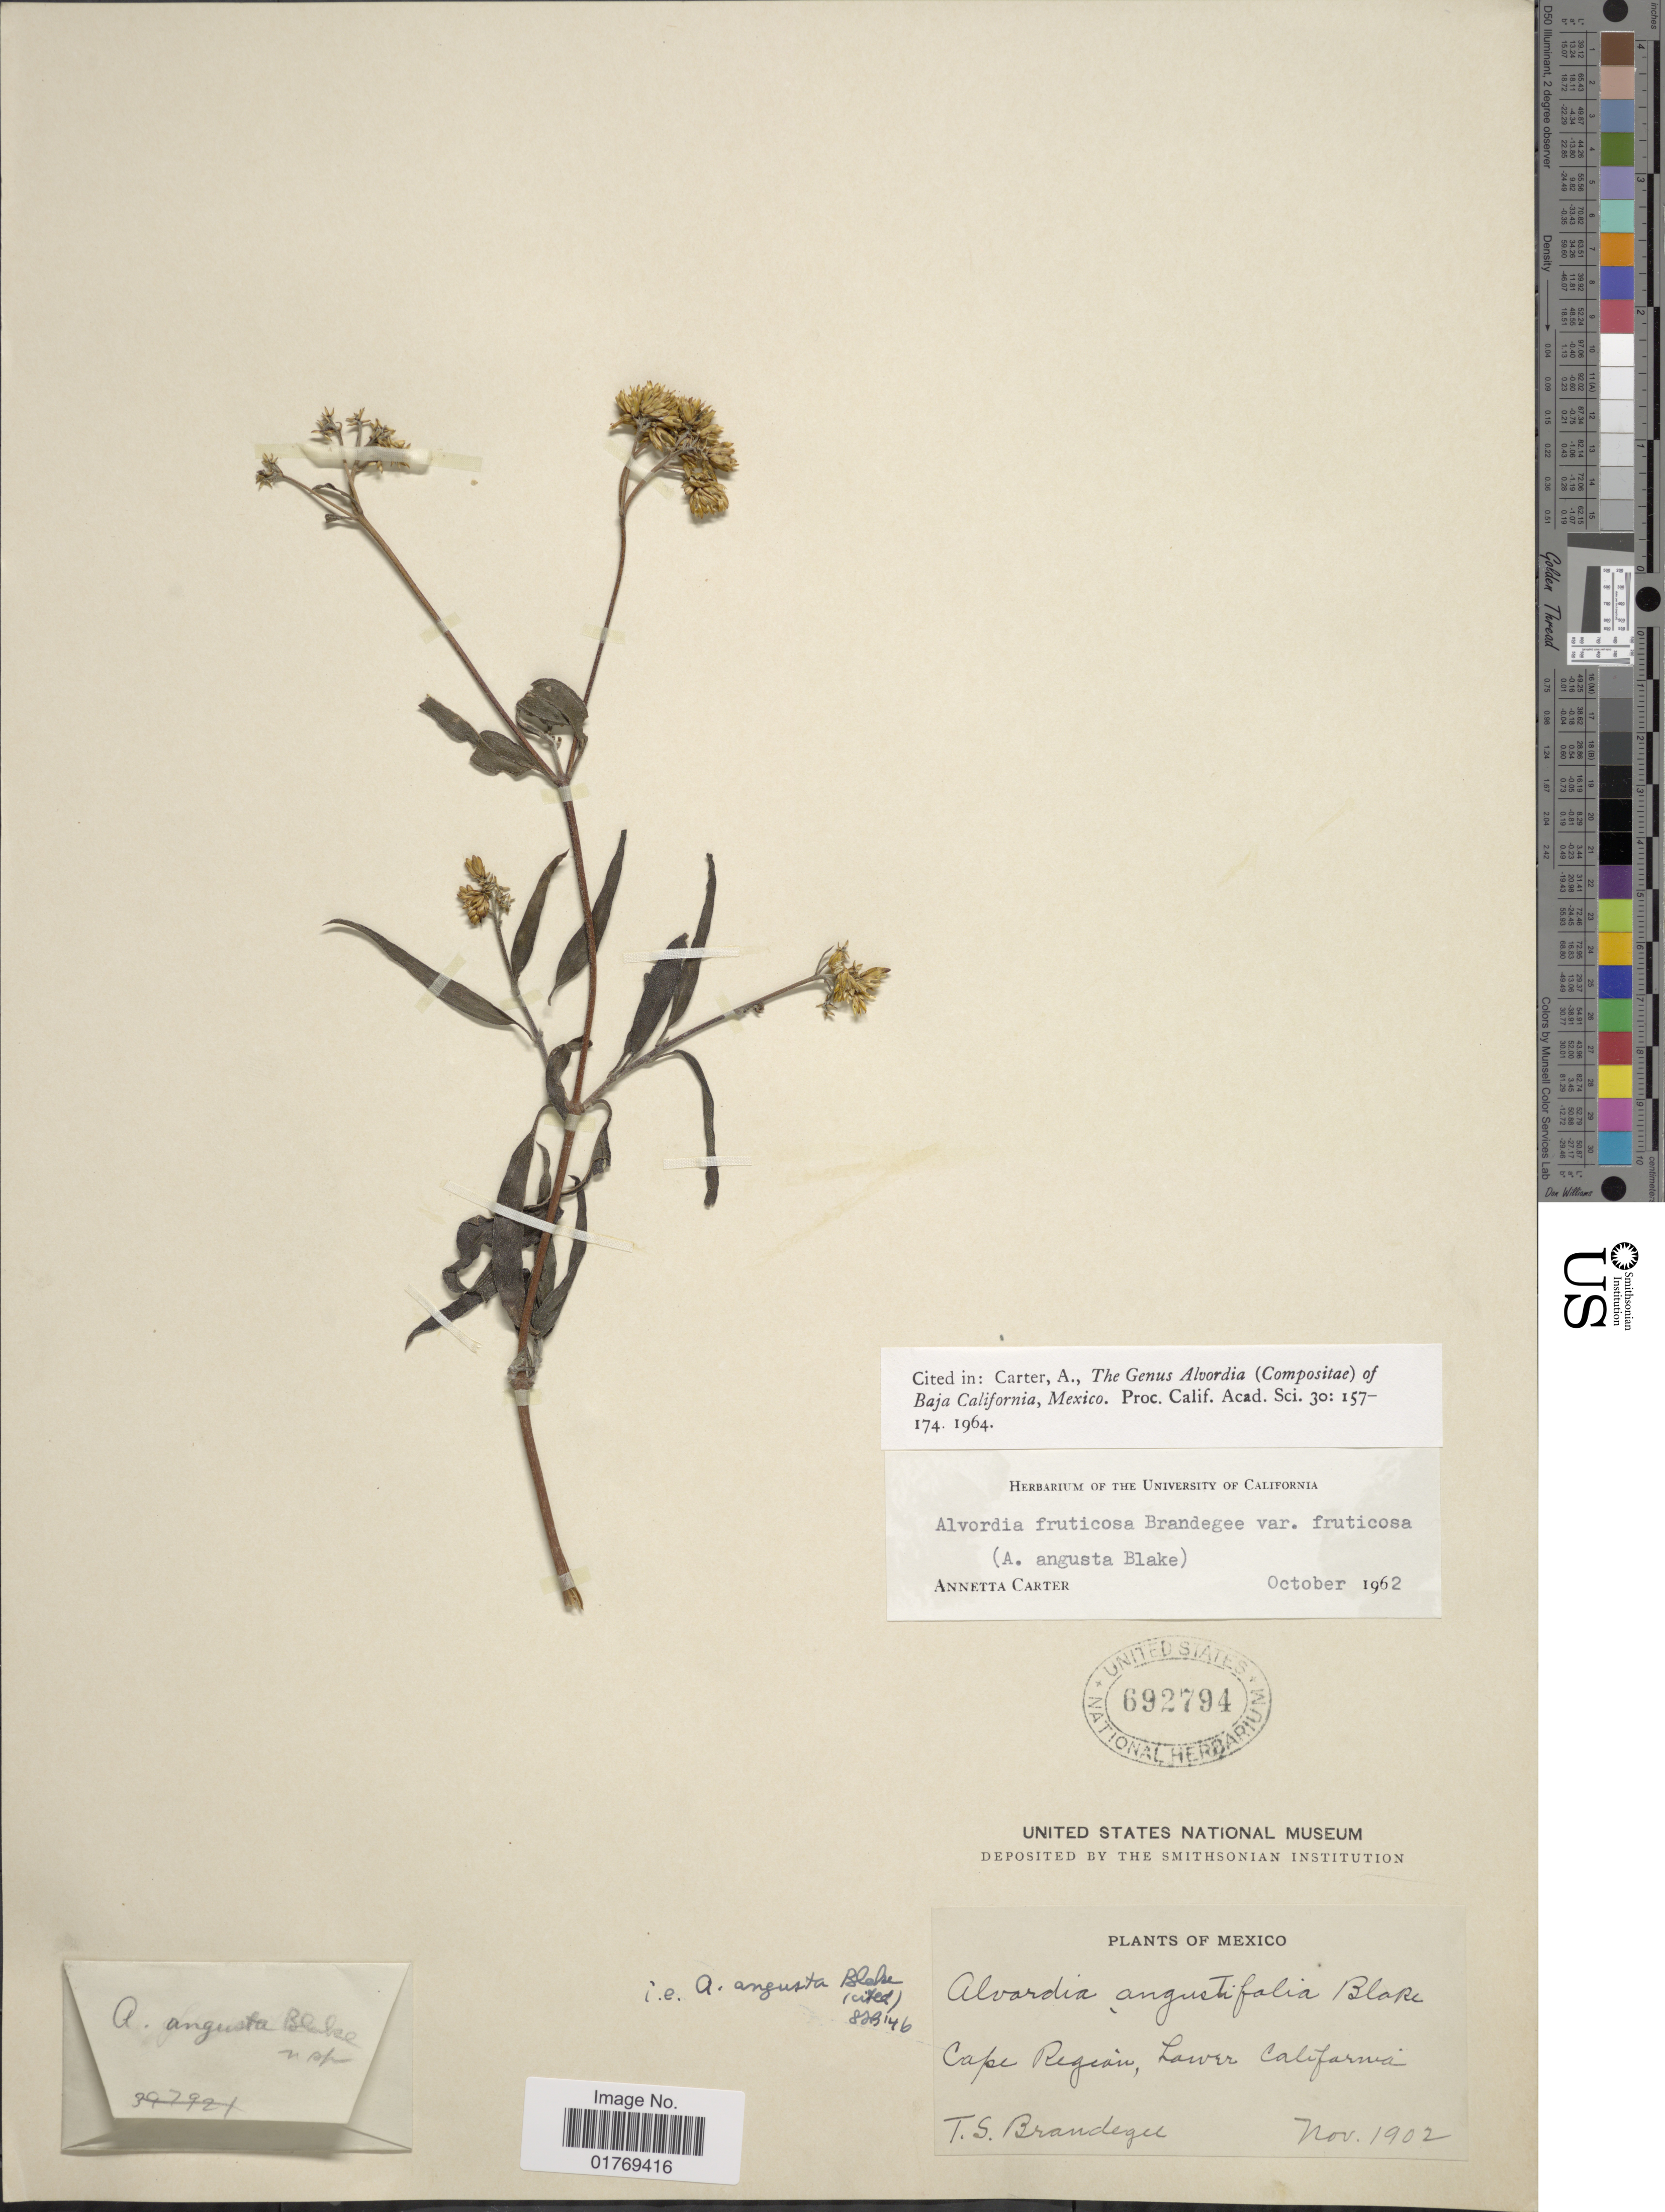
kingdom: Plantae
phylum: Tracheophyta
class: Magnoliopsida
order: Asterales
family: Asteraceae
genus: Alvordia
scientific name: Alvordia fruticosa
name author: Brandegee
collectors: T. S. Brandegee (herbarium)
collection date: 1902-11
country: Mexico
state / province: Baja California Sur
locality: Cape Region, Lower California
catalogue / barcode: US 692794